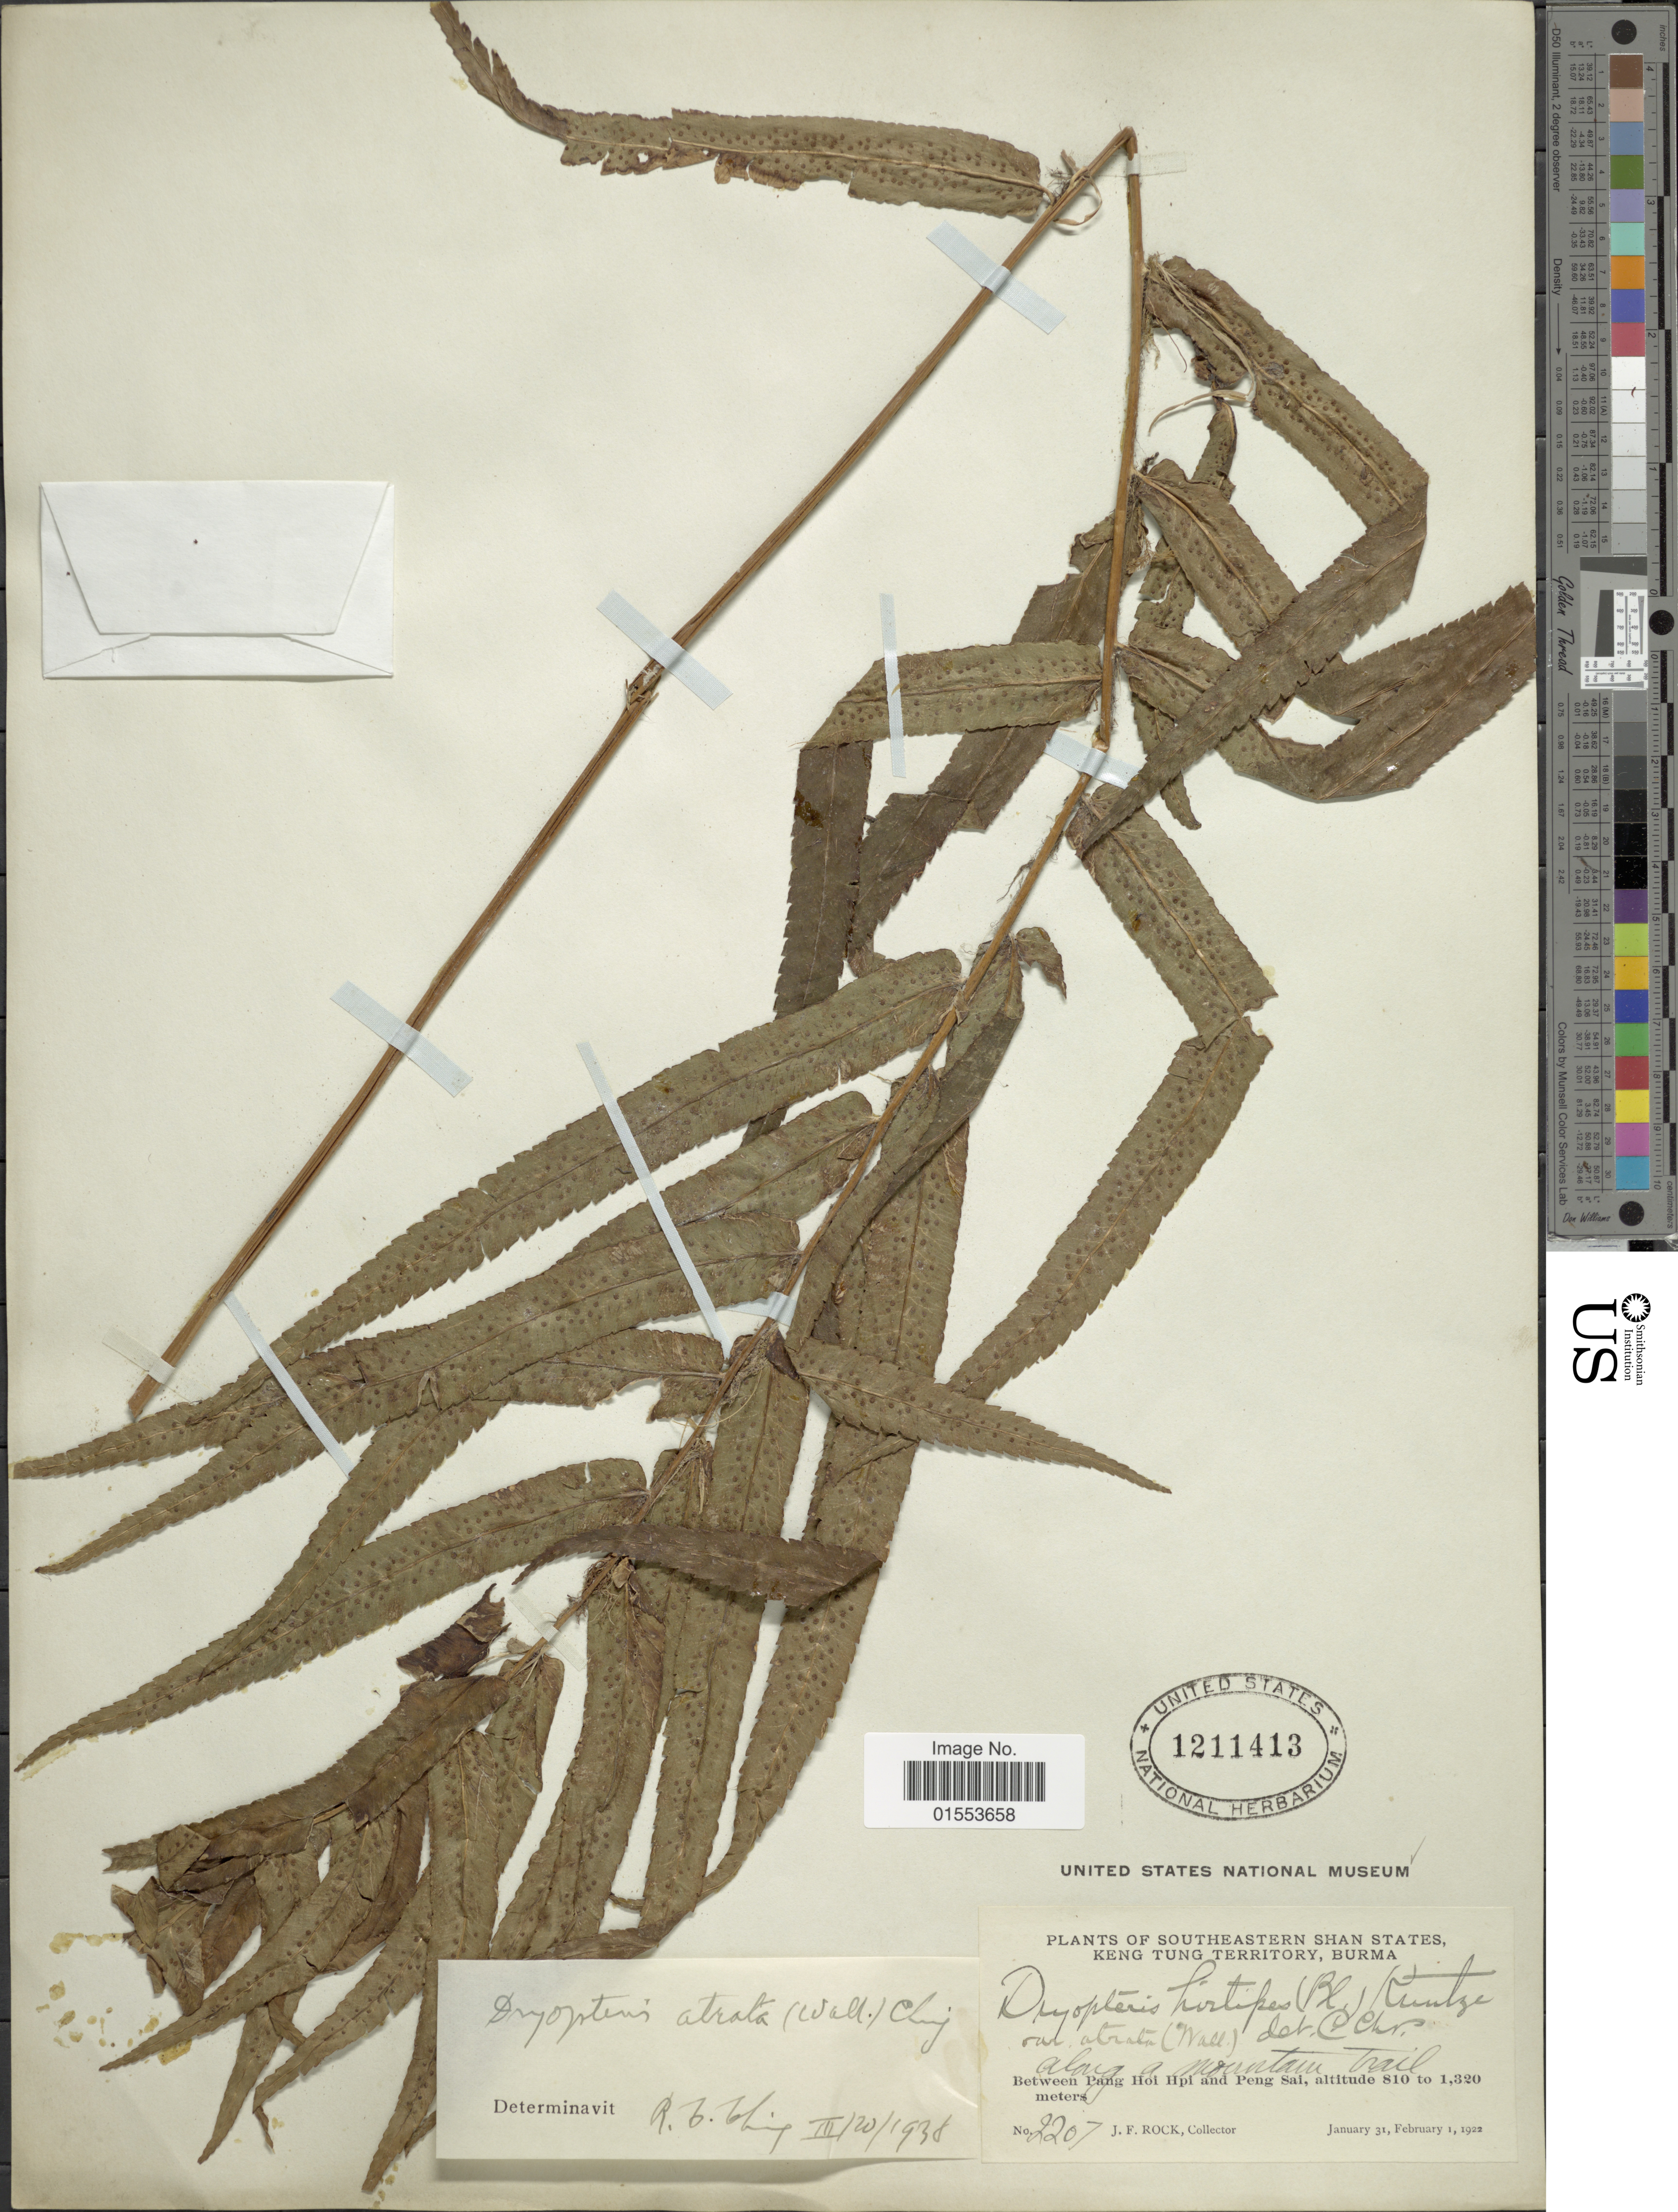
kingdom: Plantae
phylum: Tracheophyta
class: Polypodiopsida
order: Polypodiales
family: Dryopteridaceae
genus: Dryopteris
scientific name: Dryopteris atrata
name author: (Wall. ex Kunze) Ching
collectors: J. Rock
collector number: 2207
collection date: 1922-01-31/1922-02-01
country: Myanmar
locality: Southeastern Shan States, Keng Tung Territory, Burma. Between Pang Hoi Hpi and Peng Sai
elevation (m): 810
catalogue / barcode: US 1211413